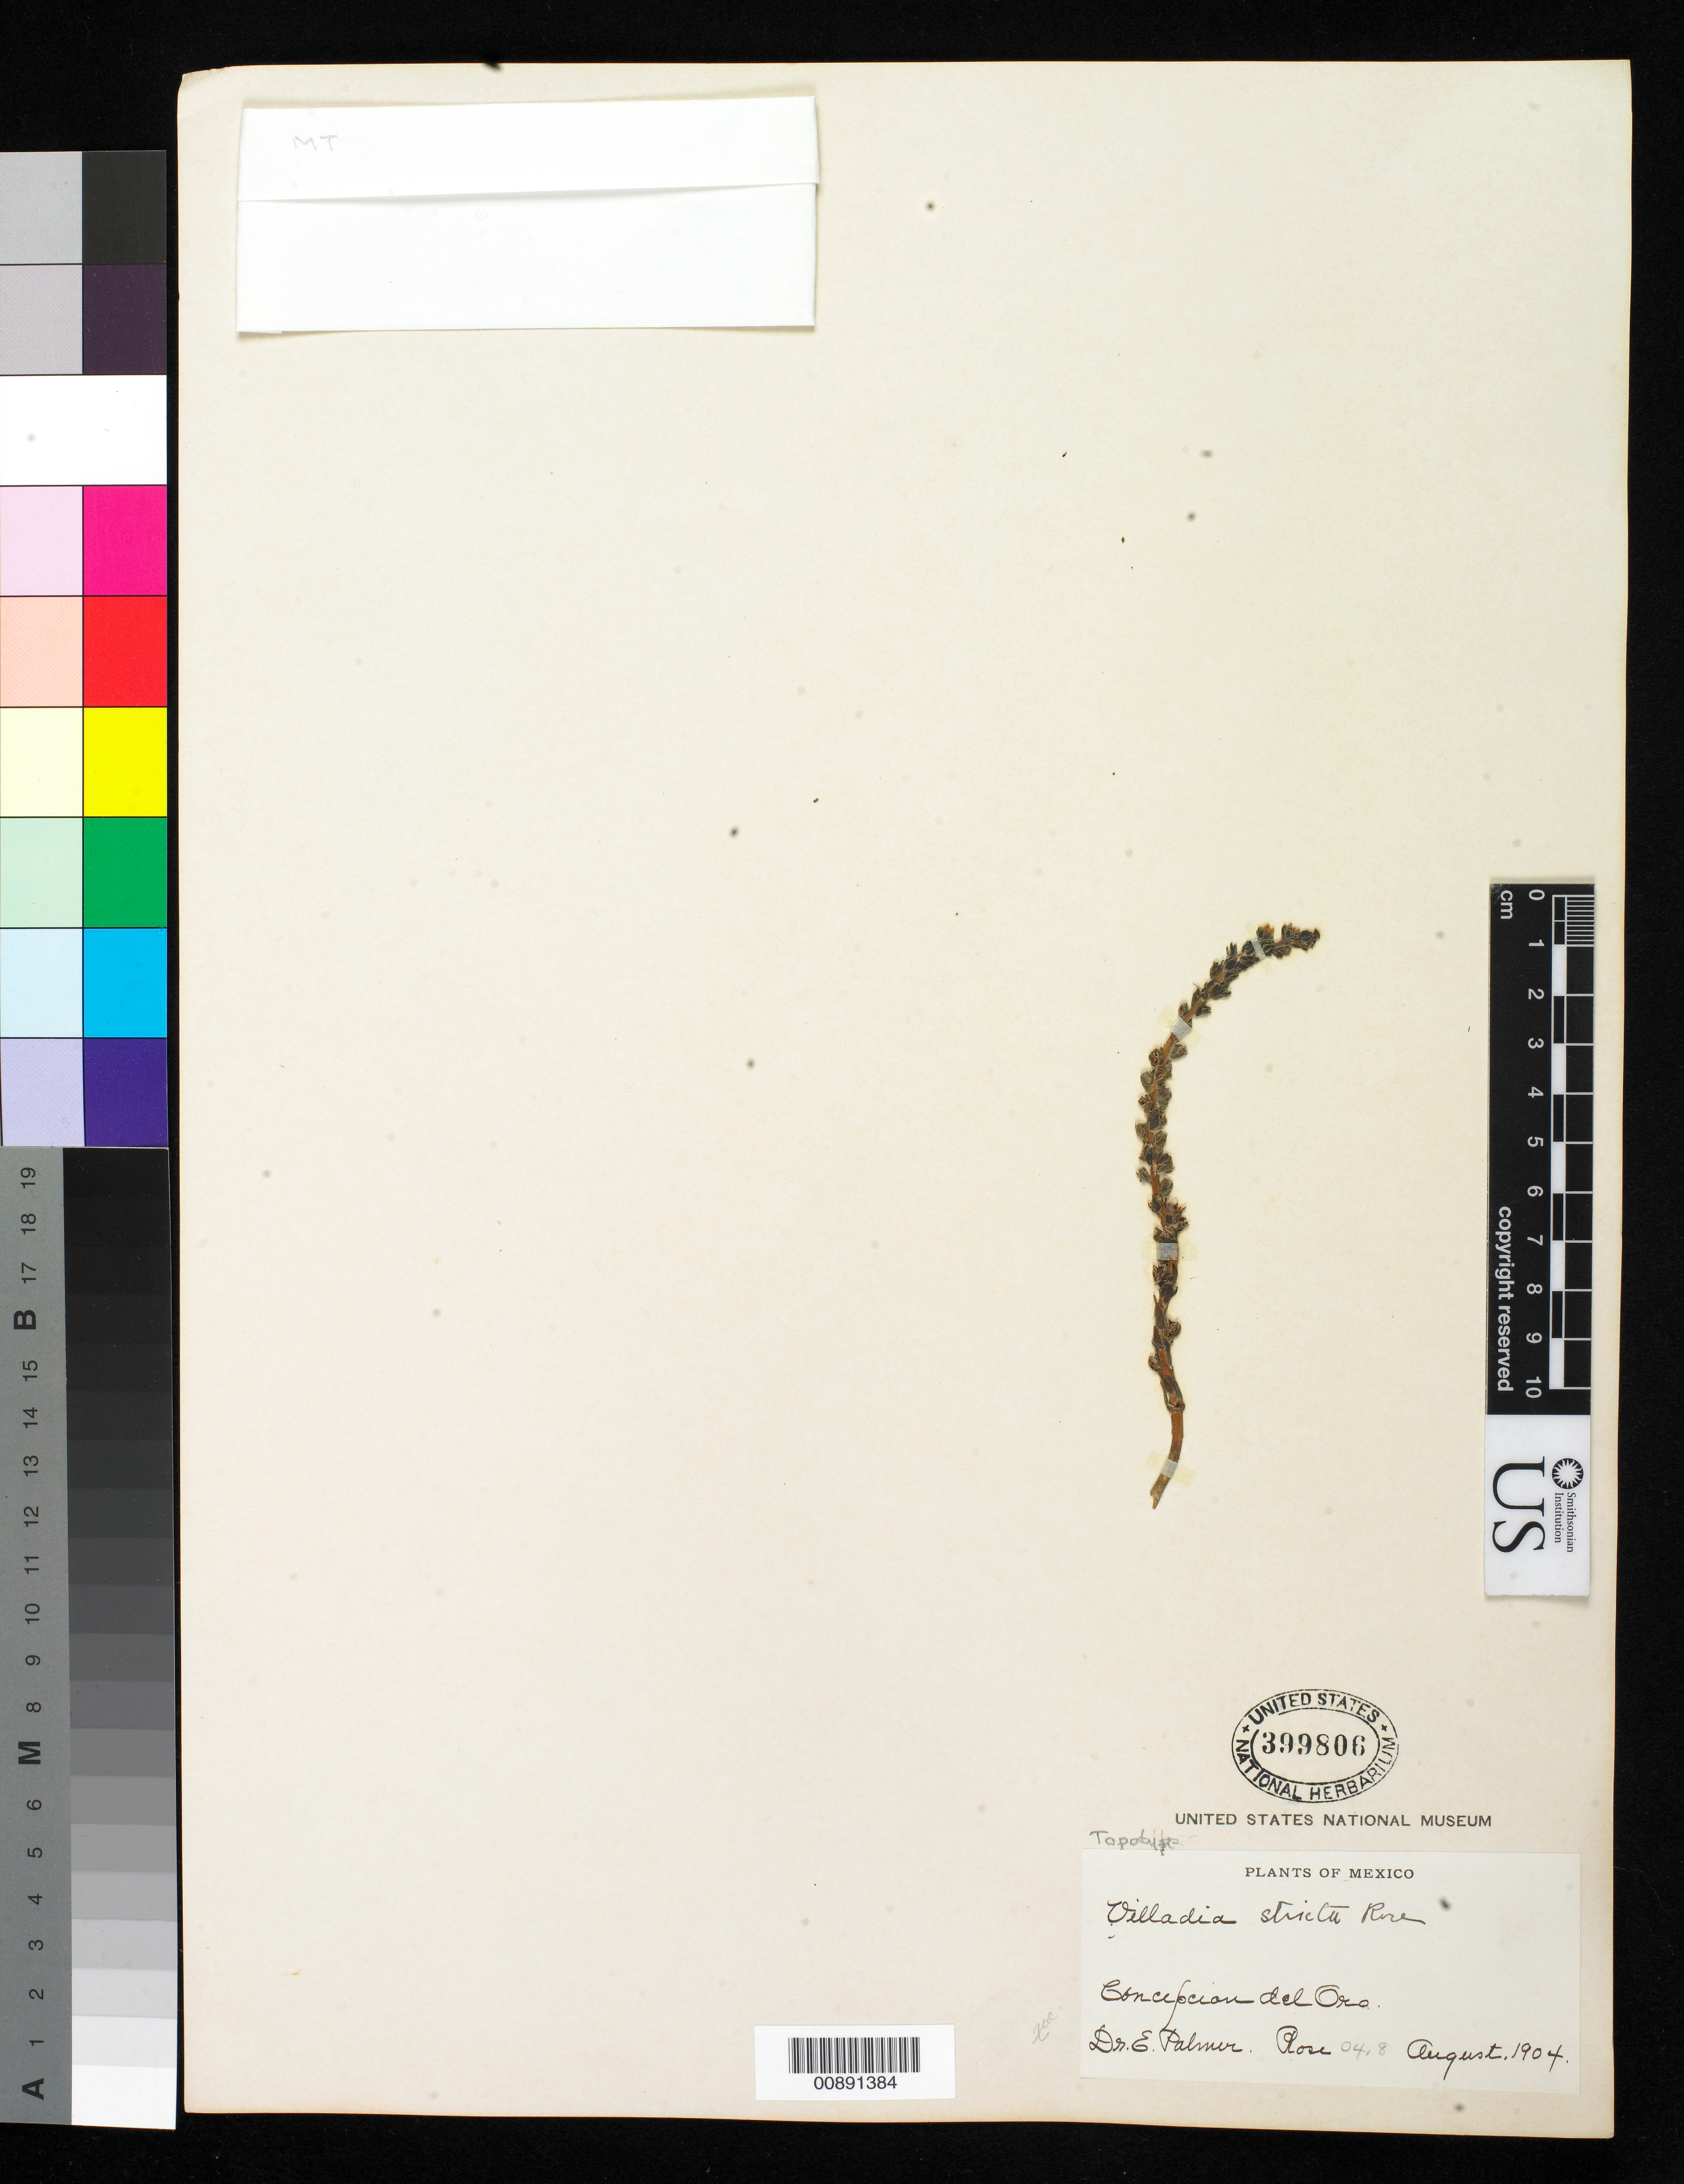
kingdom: Plantae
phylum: Tracheophyta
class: Magnoliopsida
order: Saxifragales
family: Crassulaceae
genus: Villadia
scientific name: Villadia stricta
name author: Rose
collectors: E. Palmer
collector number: (Rose 048)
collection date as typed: Aug 1904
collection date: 1904-08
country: Mexico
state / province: Zacatecas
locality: Concepción del Oro, Zacatecas.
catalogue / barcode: US 399806